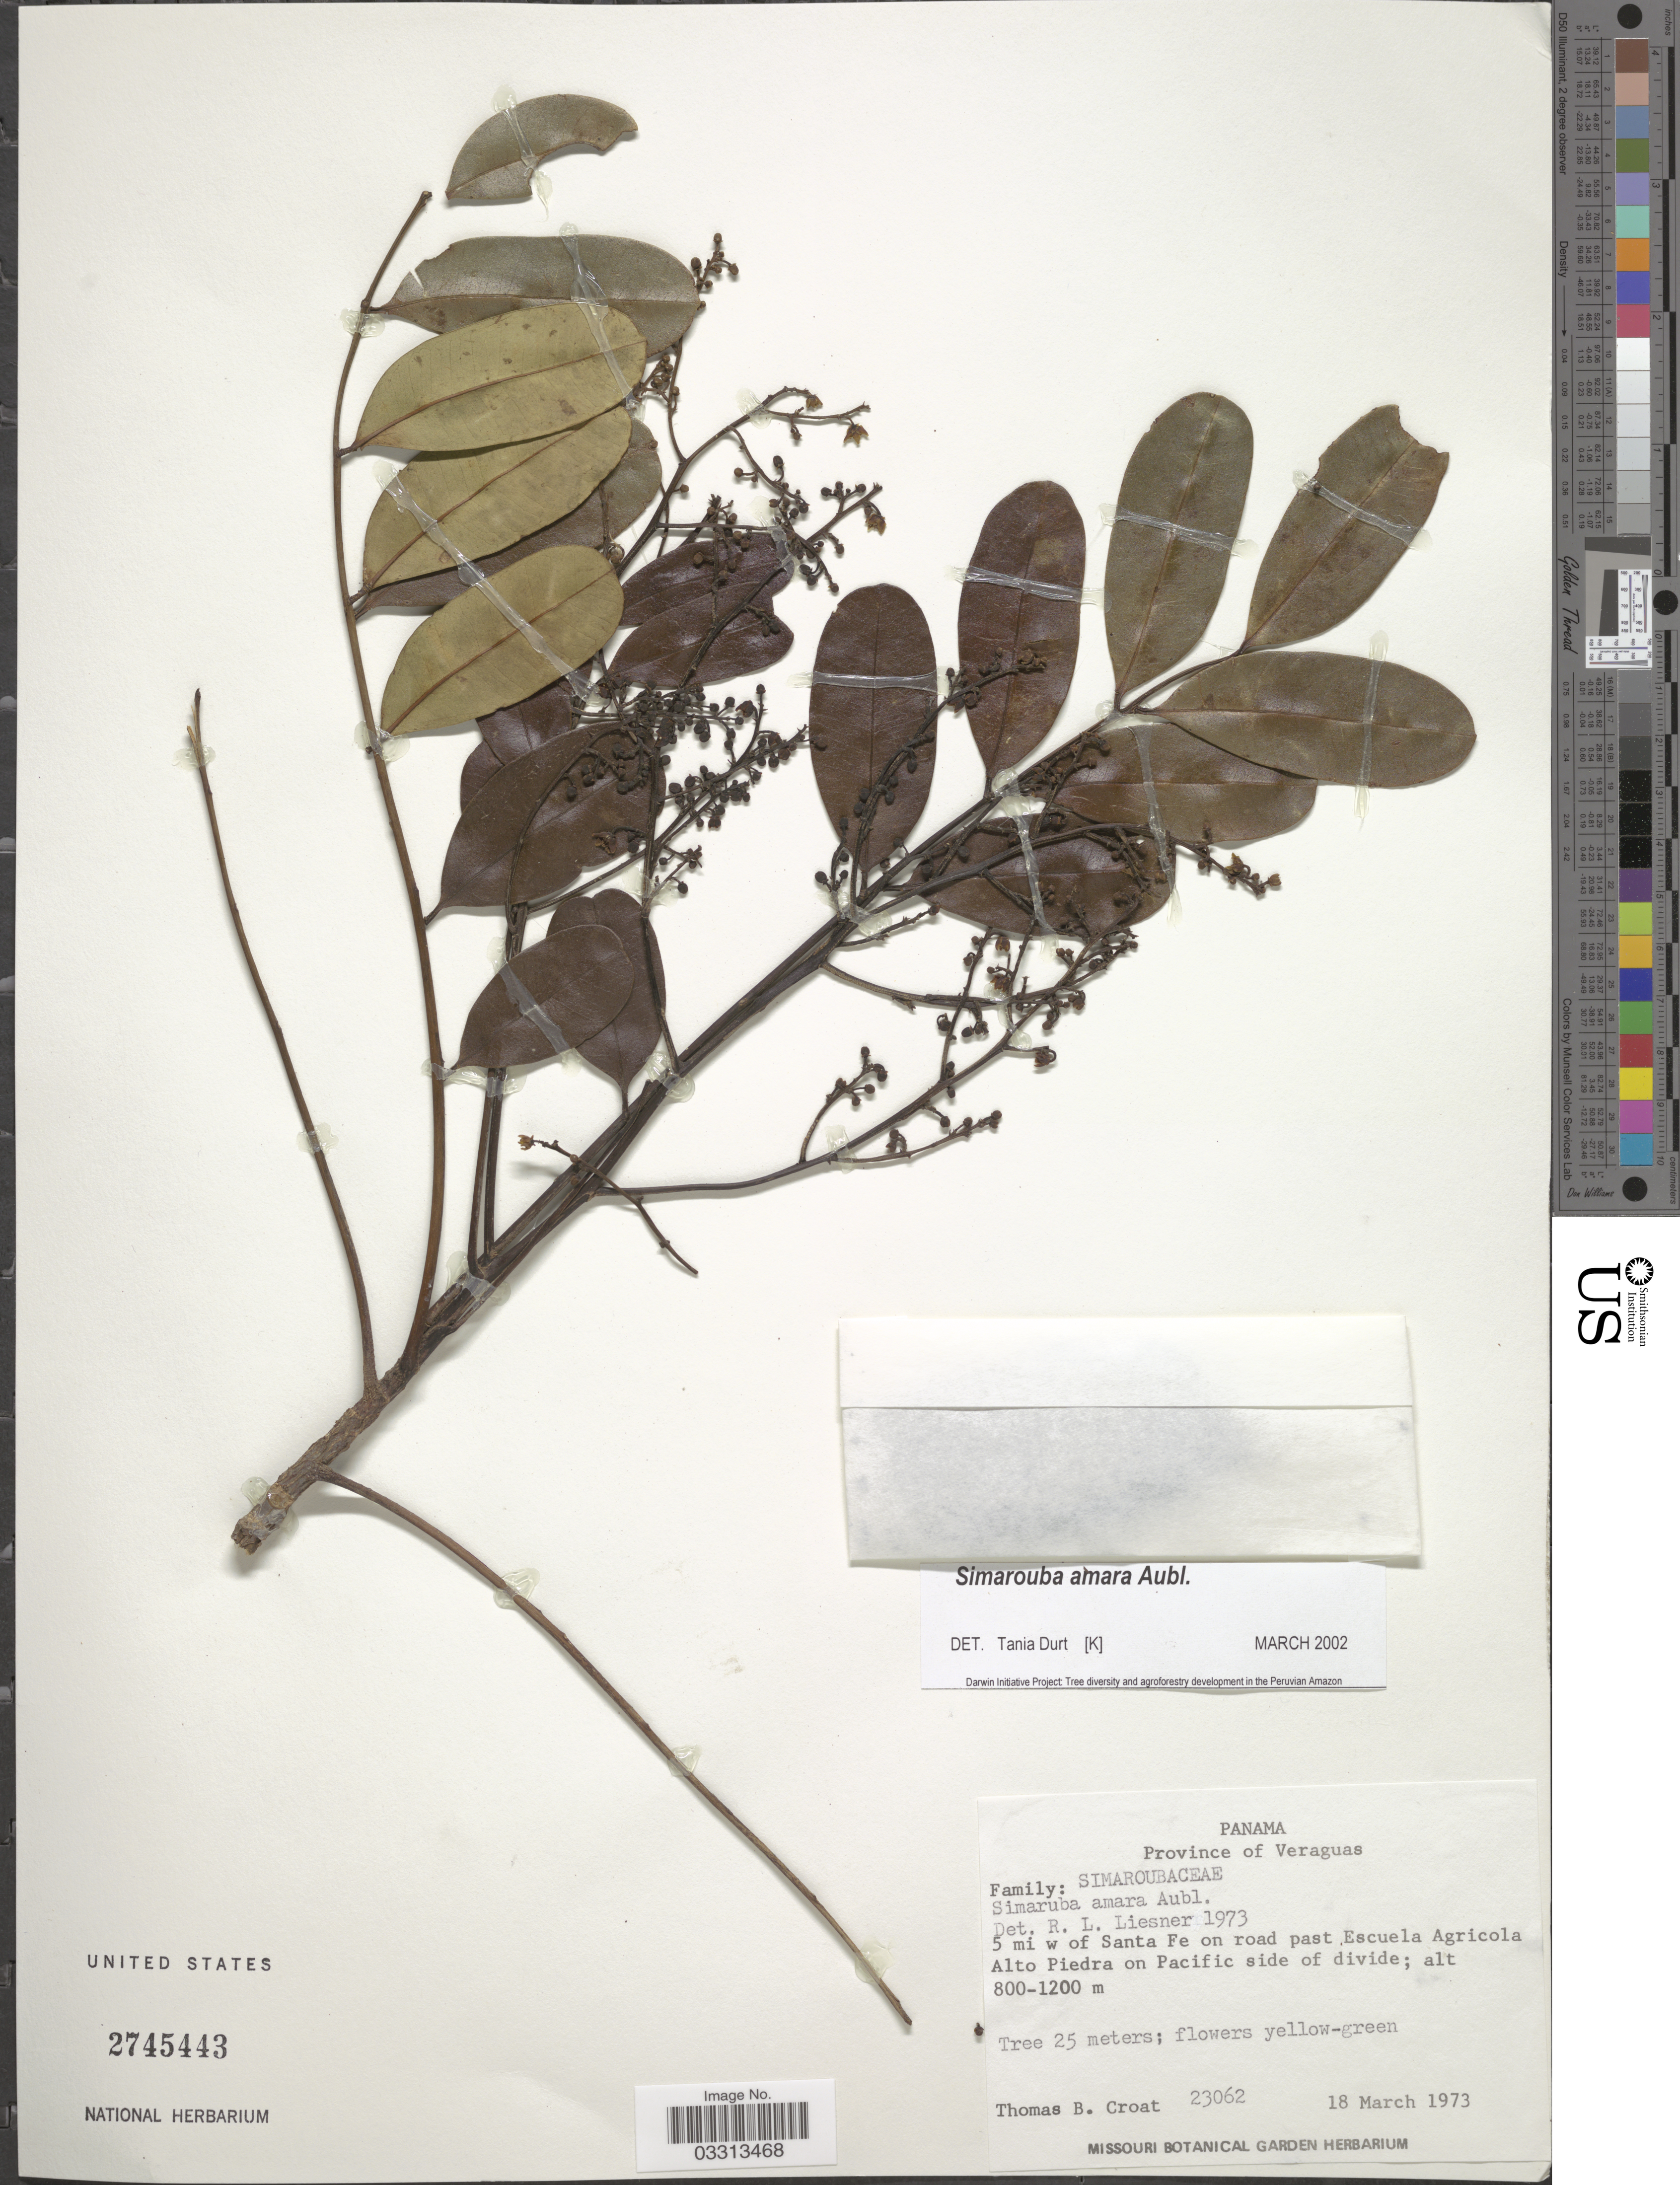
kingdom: Plantae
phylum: Tracheophyta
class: Magnoliopsida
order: Sapindales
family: Simaroubaceae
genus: Simarouba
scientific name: Simarouba amara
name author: Aubl.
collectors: T. B. Croat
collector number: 23062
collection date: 1973-03-18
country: Panama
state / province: Veraguas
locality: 5 mi w of Santa Fe on road past Escuela Agricola Alto Piedra on Pacific side of divide.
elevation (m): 800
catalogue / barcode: US 2745443